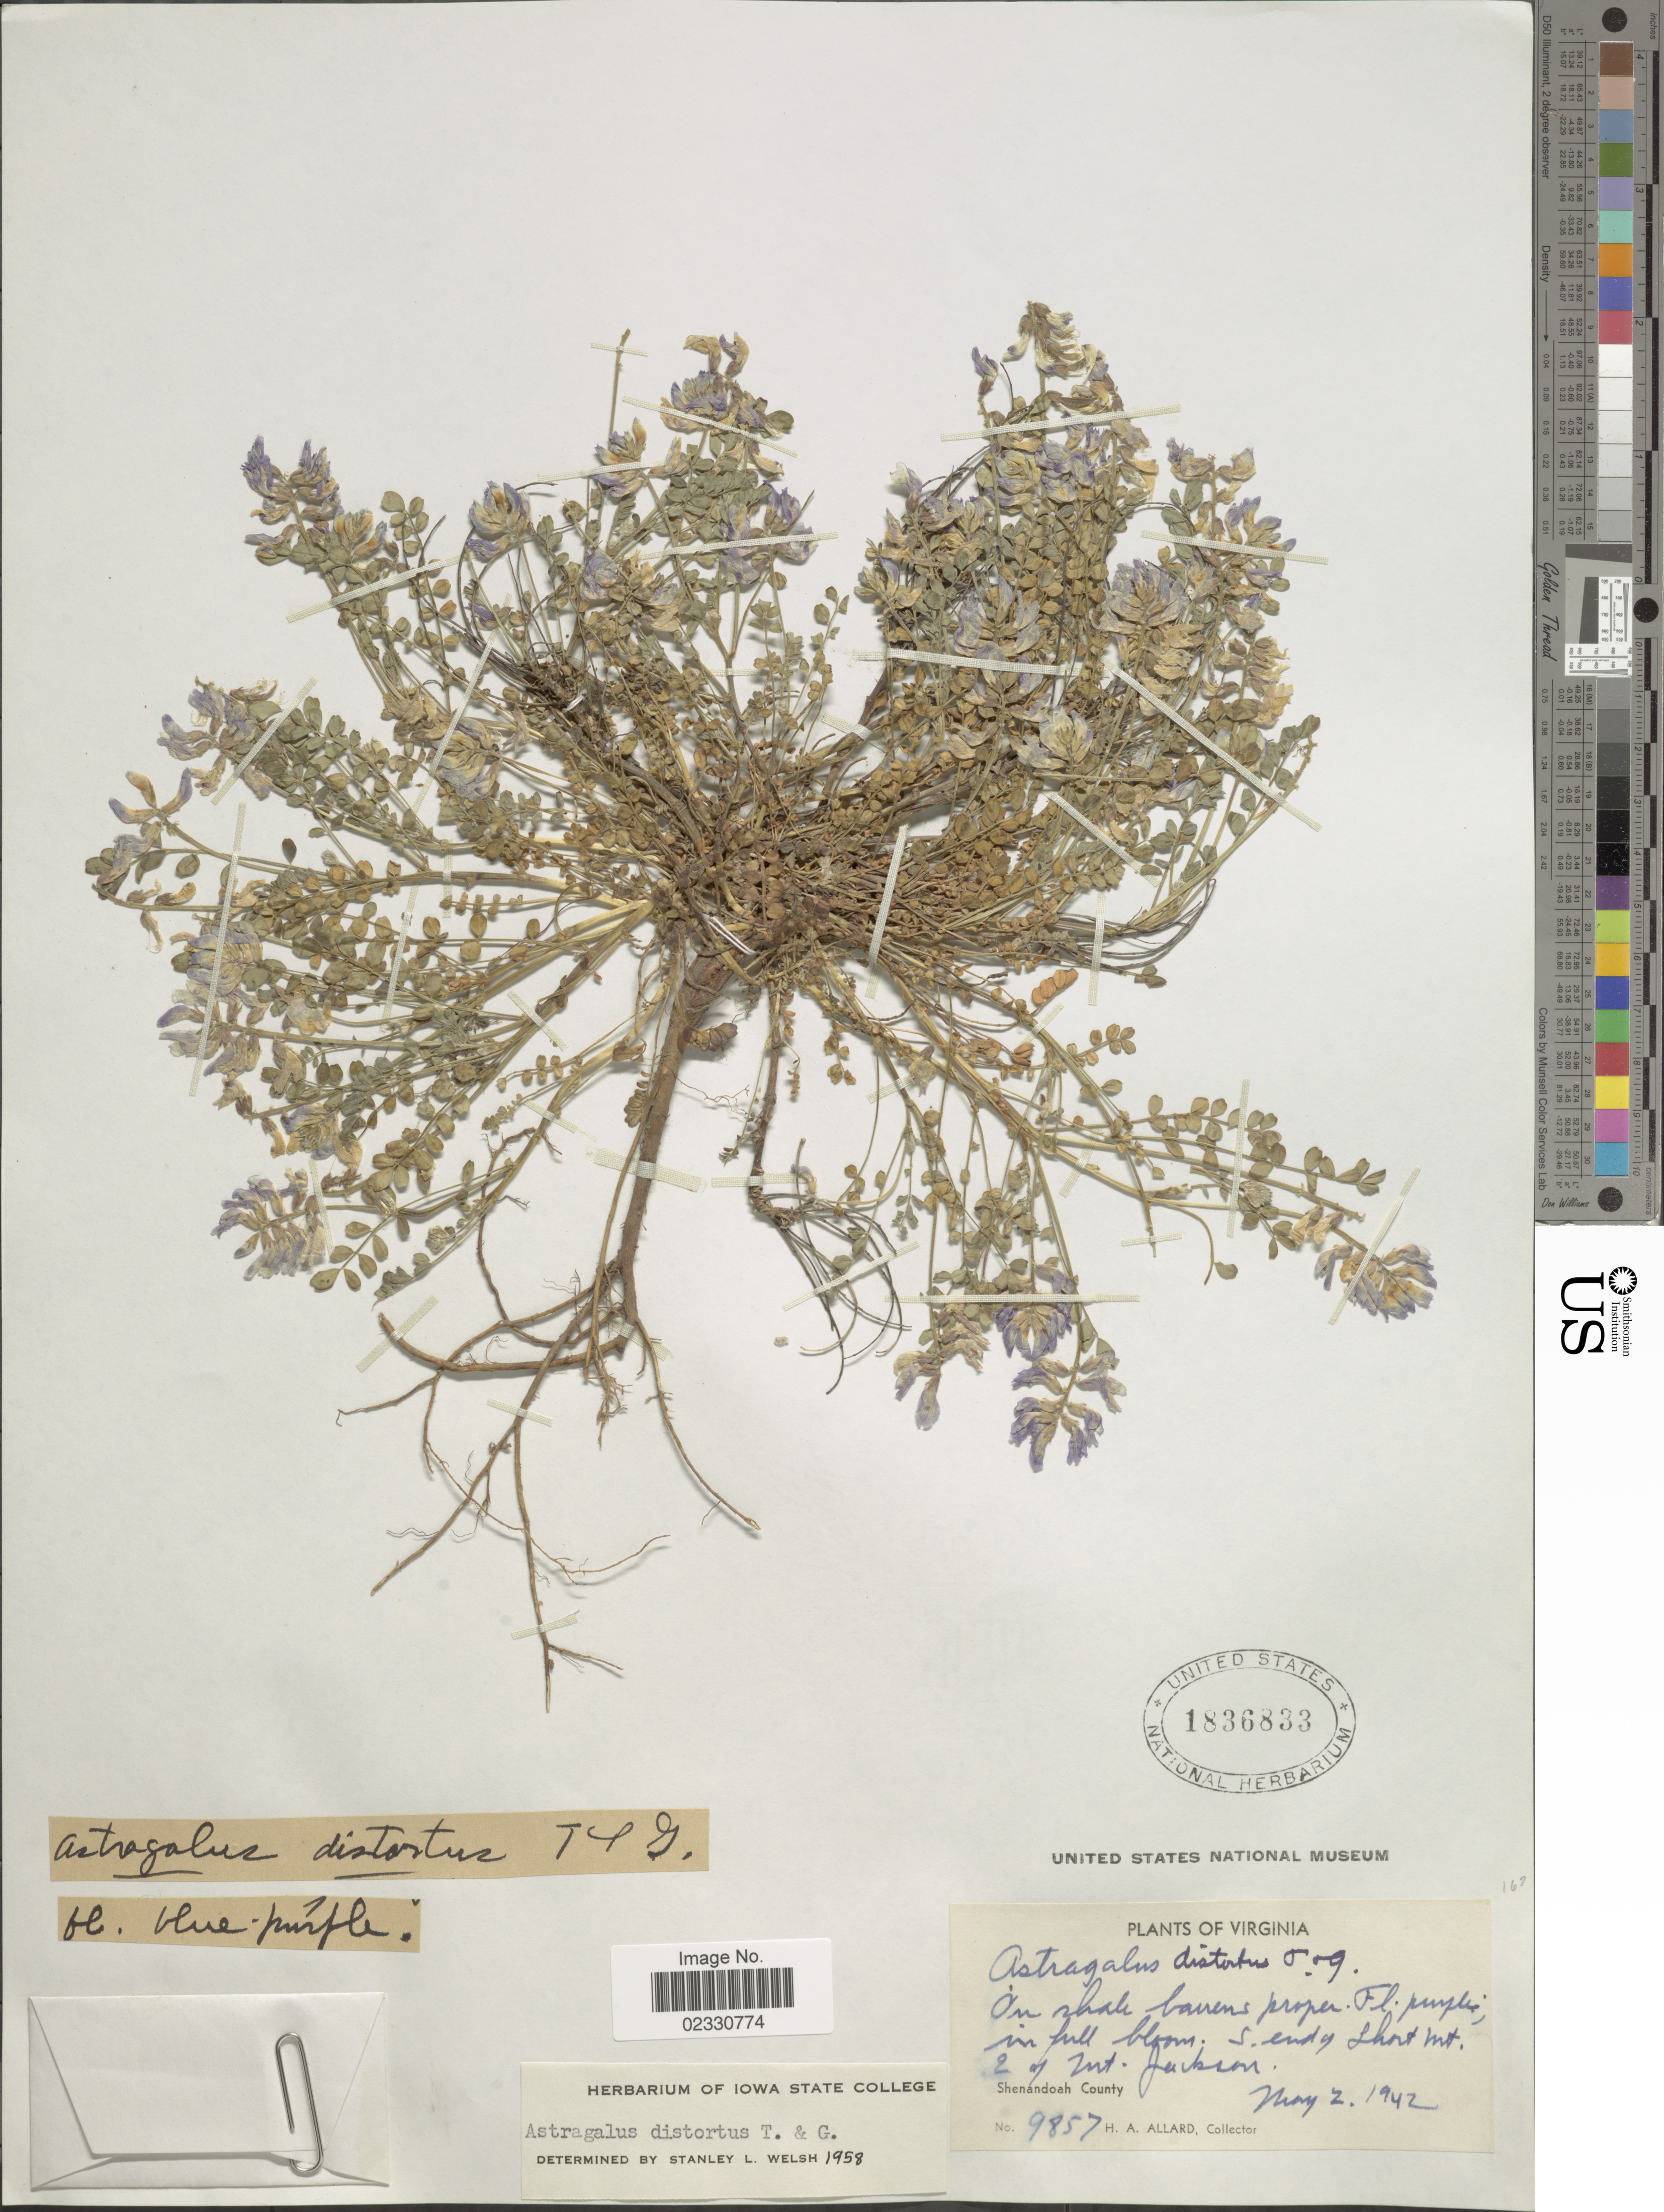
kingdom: Plantae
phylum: Tracheophyta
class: Magnoliopsida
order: Fabales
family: Fabaceae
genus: Astragalus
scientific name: Astragalus distortus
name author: Torr. & A. Gray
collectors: H. A. Allard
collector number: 9857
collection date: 1942-05-02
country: United States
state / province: Virginia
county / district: Shenandoah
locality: On shale barrens, S. end of Short Mt. E. of Mt. Jackson, Shenandoah County.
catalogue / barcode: US 1836833